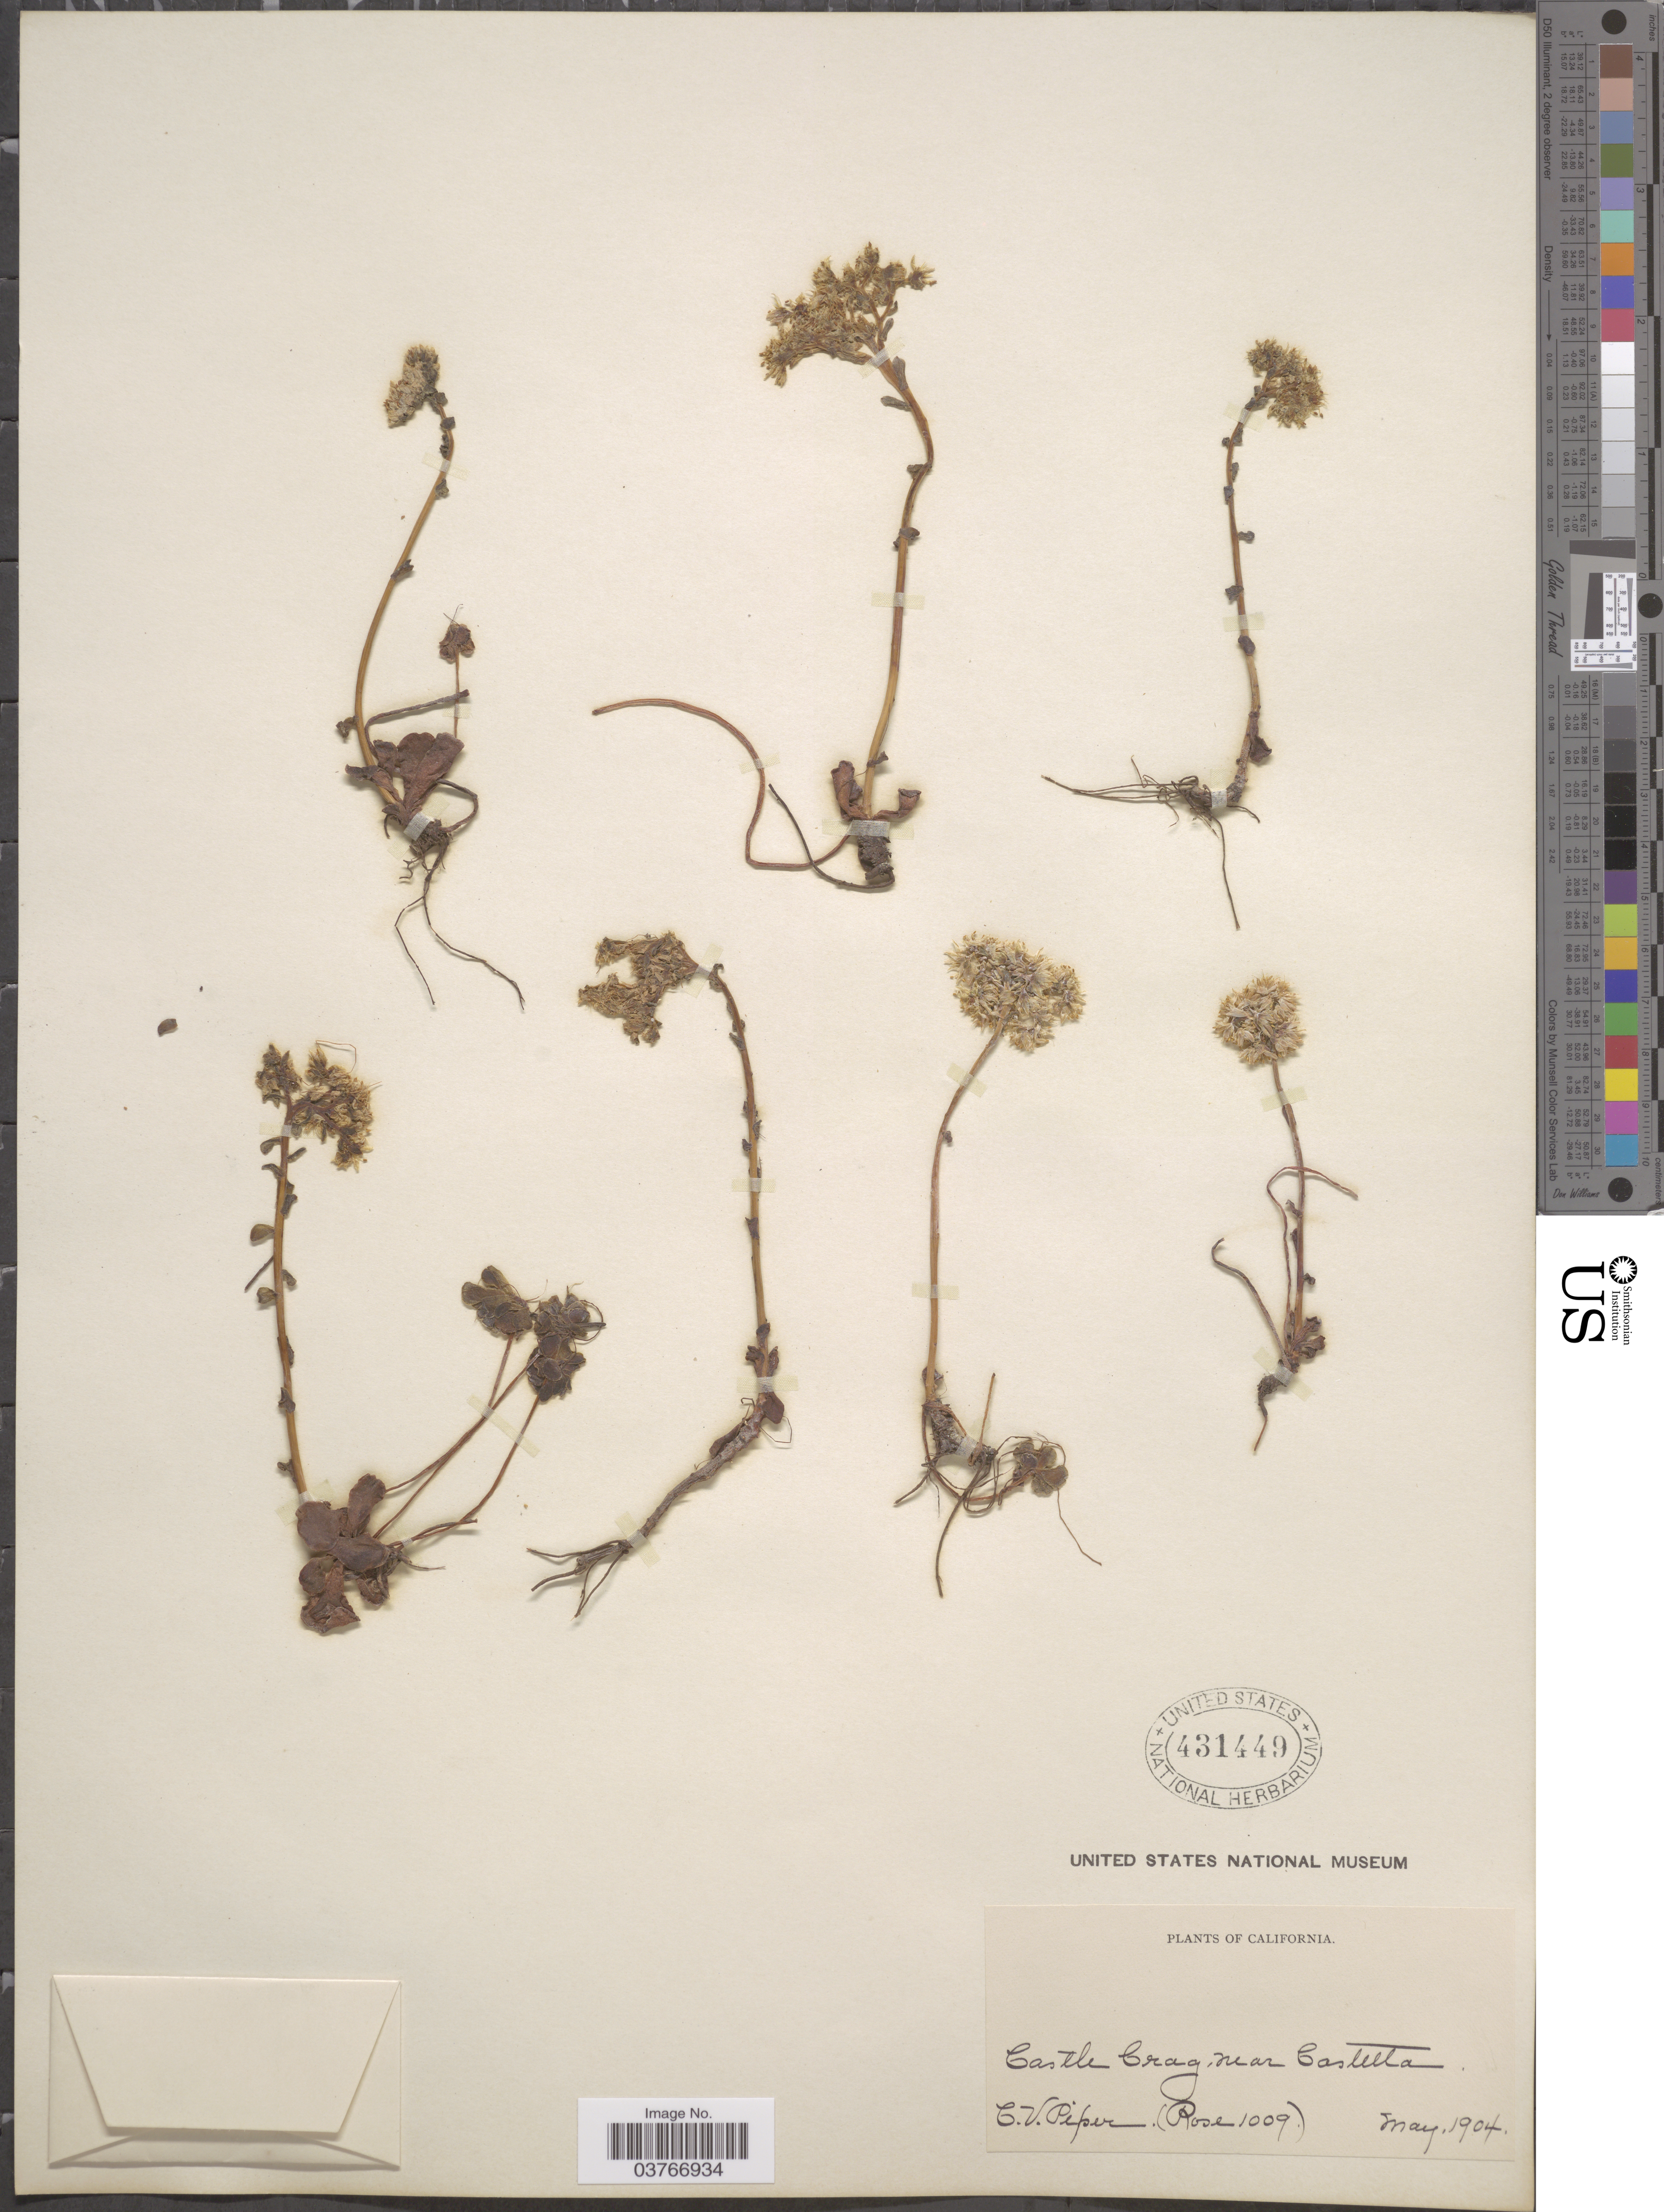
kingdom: Plantae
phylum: Tracheophyta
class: Magnoliopsida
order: Saxifragales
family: Crassulaceae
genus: Sedum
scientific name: Sedum sp.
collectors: C. V. Piper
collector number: Rose1009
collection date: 1904-05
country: United States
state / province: California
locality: Castle Crag, near Castella.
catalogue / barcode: US 431449